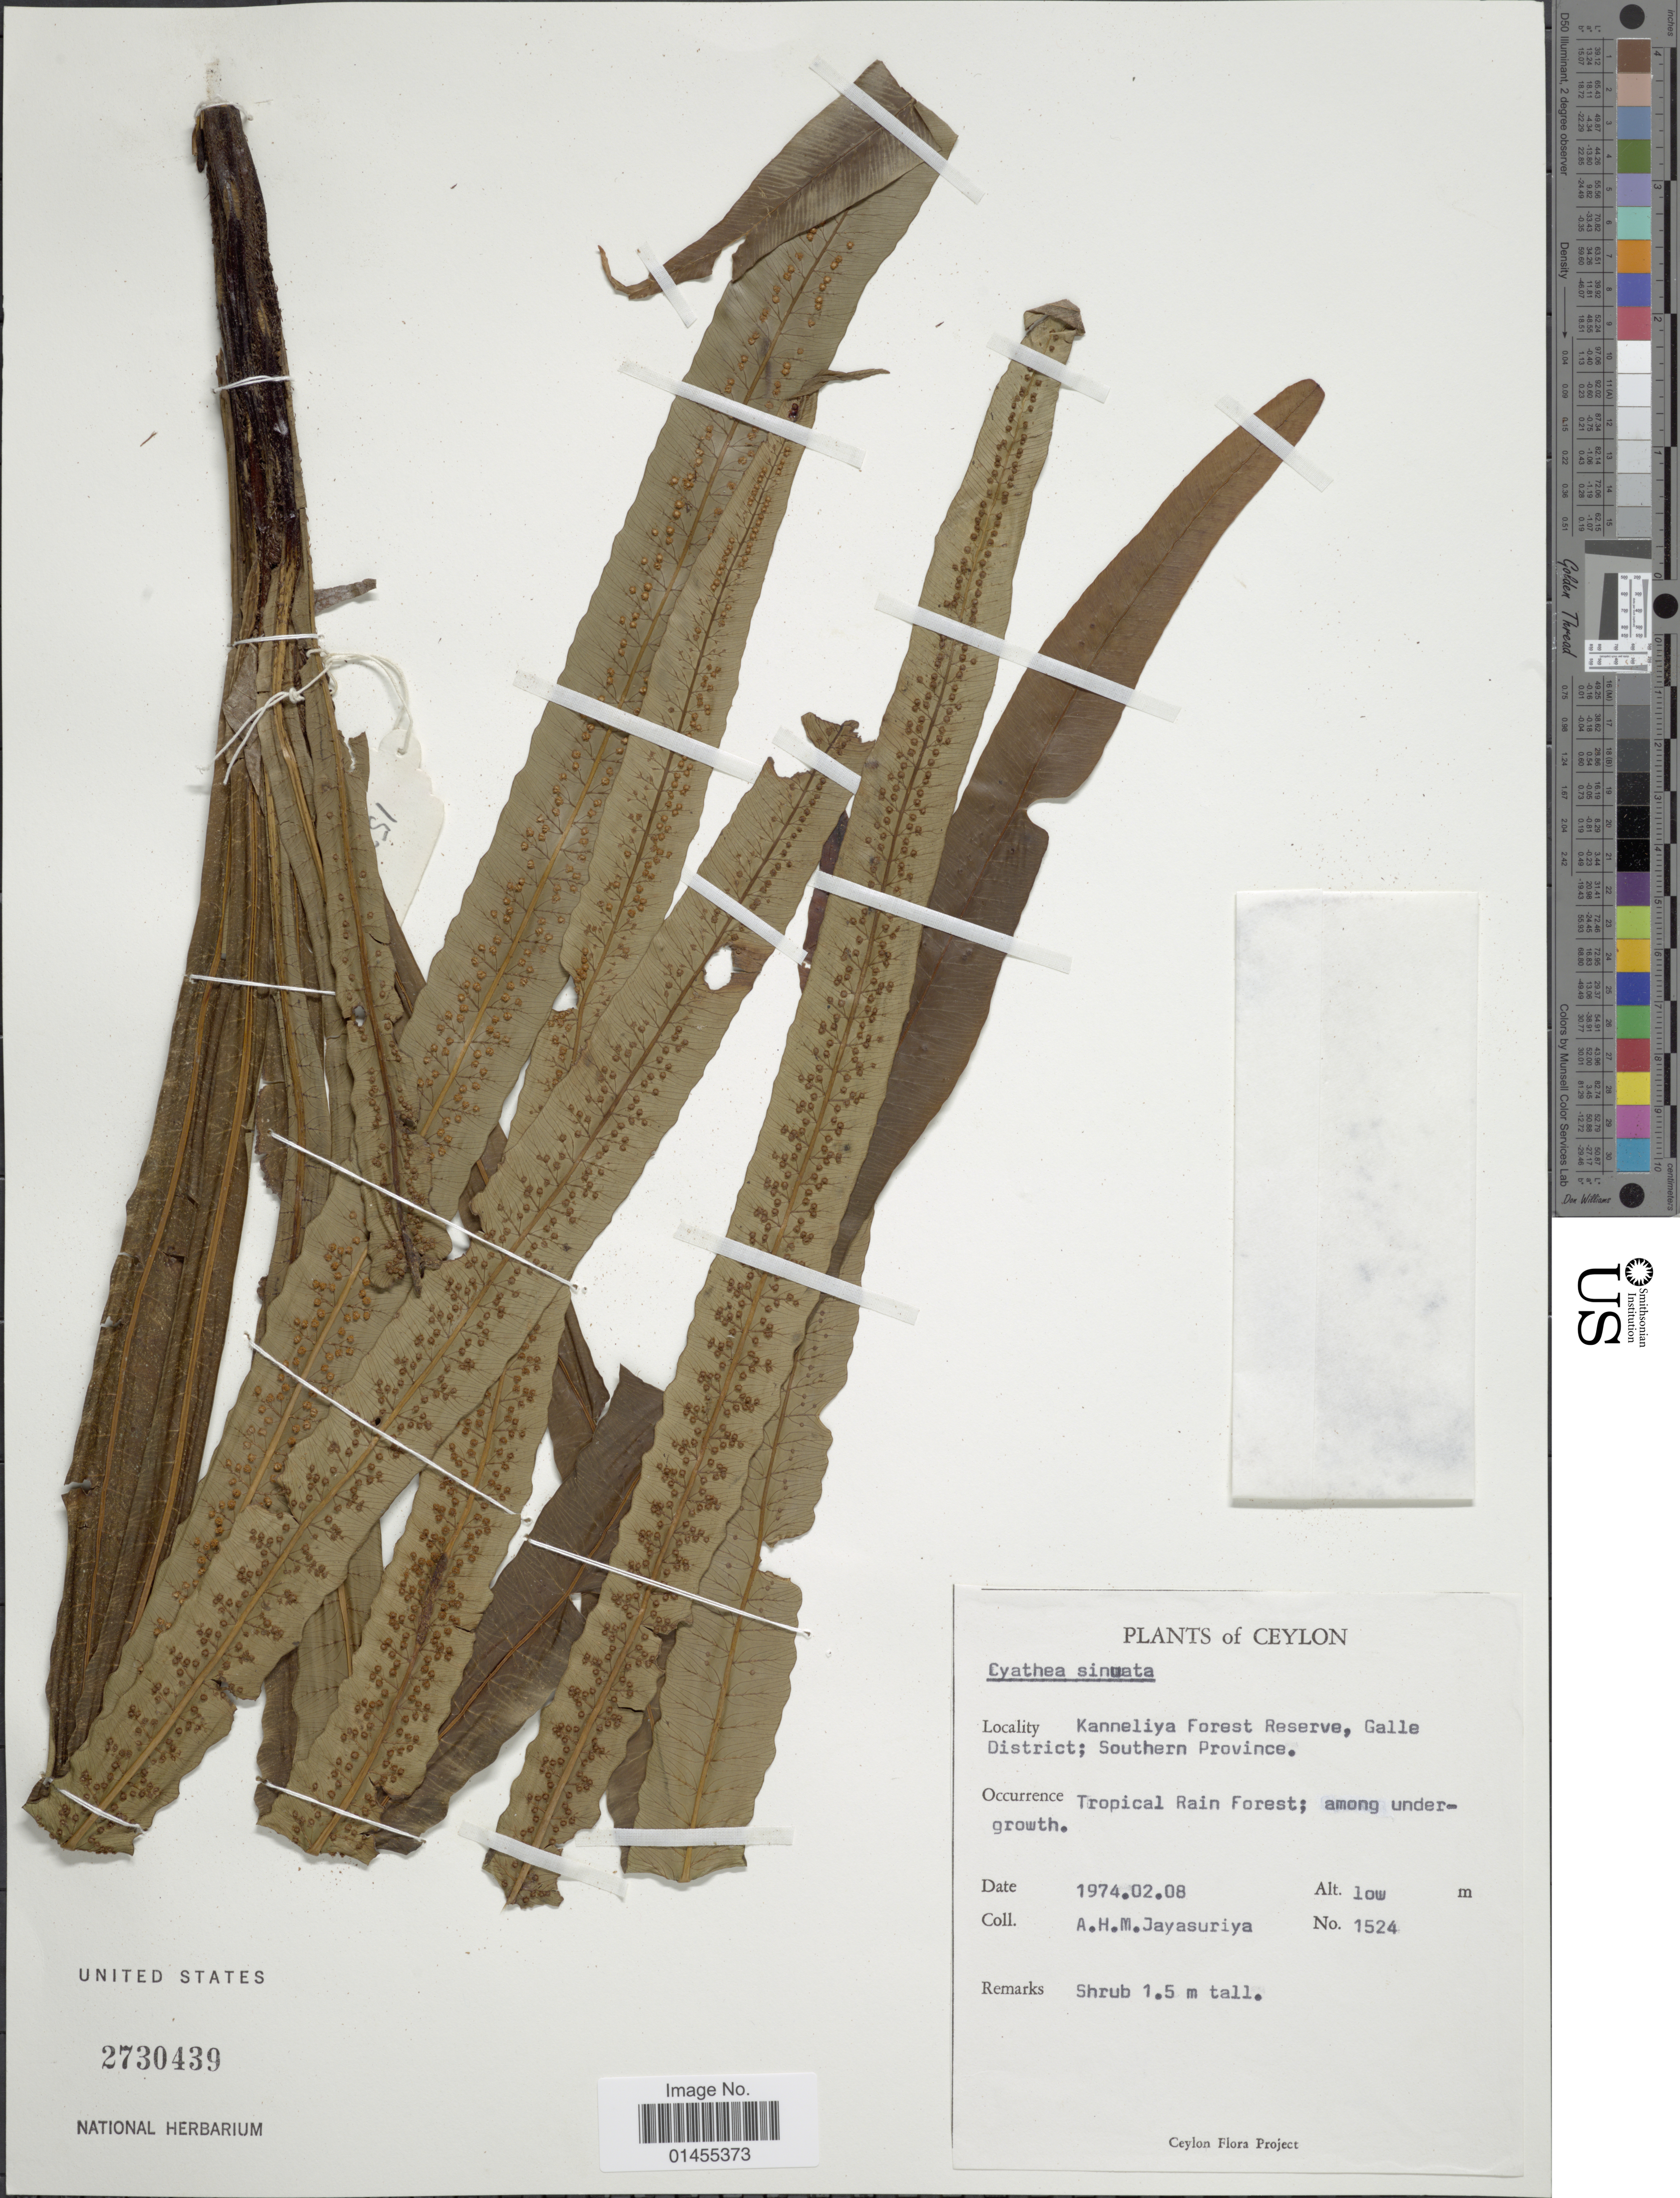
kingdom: Plantae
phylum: Tracheophyta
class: Polypodiopsida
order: Cyatheales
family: Cyatheaceae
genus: Alsophila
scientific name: Alsophila sinuata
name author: (Hook. & Grev.) R.M. Tryon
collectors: A. Jayasuriya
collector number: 1524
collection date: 1974-02-08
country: Sri Lanka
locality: Ceylon, Kanneliya Forest Reverve, Galle District; Southern Province.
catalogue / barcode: US 2730439